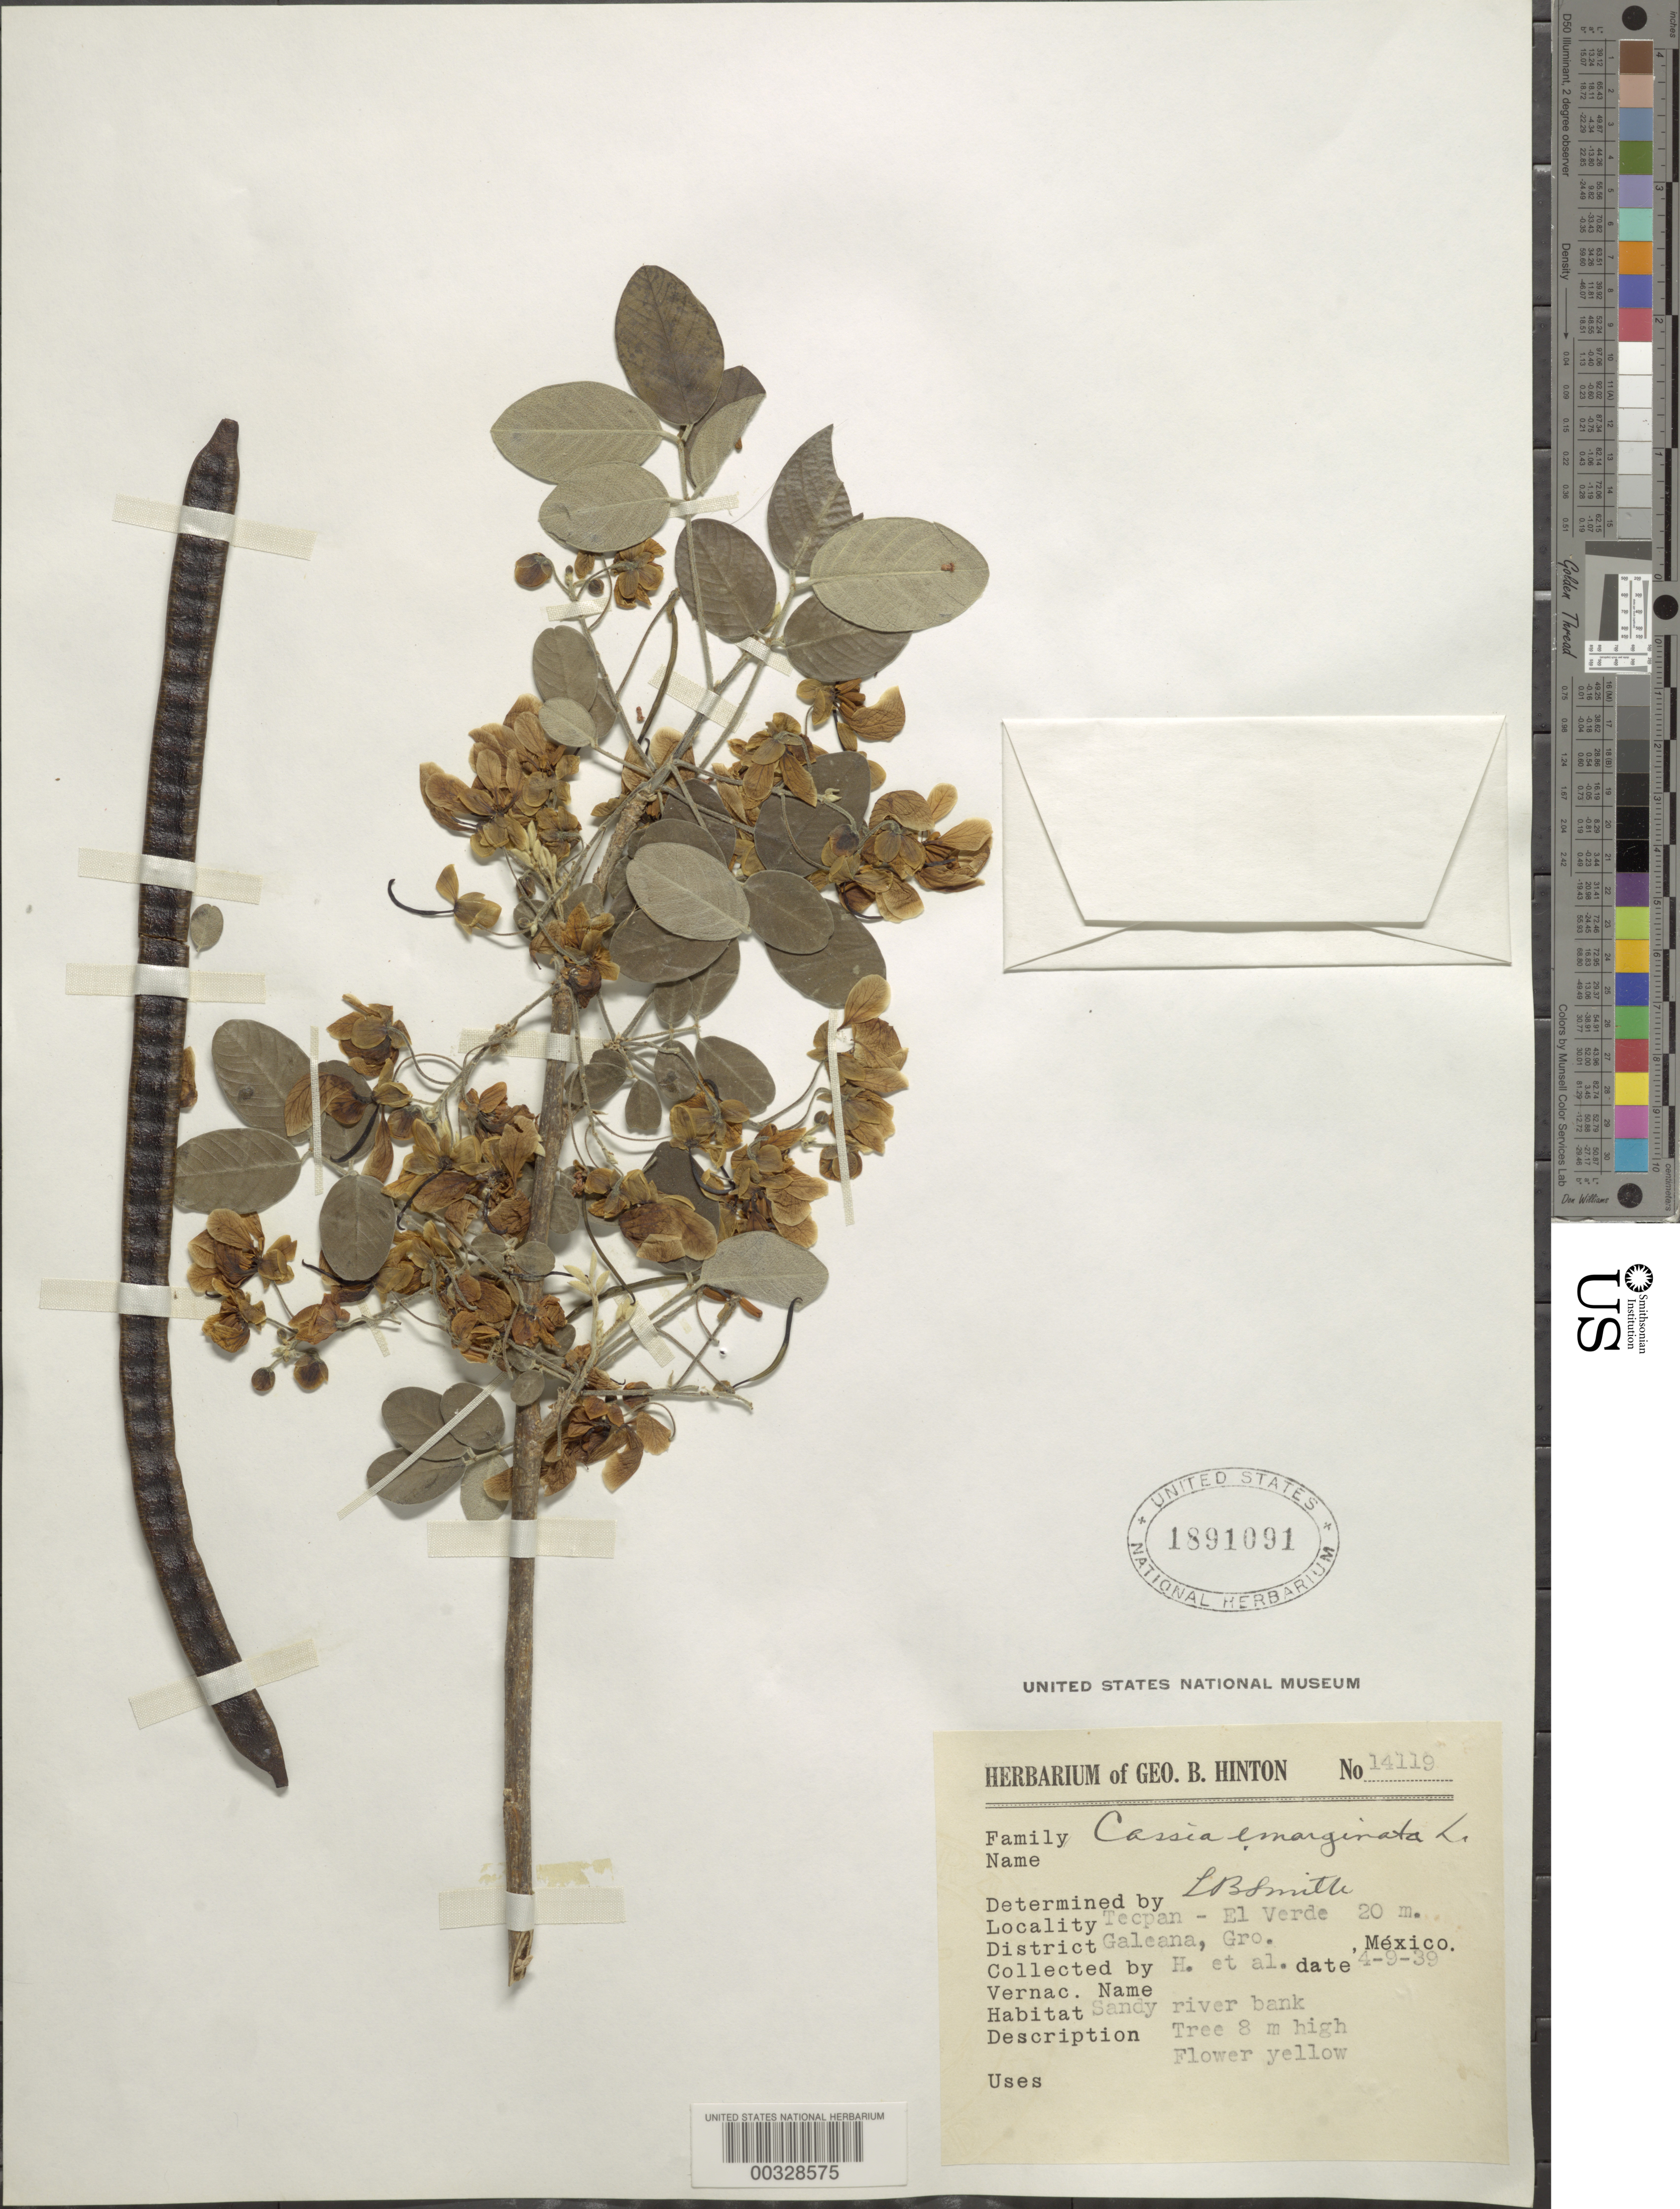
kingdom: Plantae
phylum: Tracheophyta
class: Magnoliopsida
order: Fabales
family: Fabaceae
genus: Senna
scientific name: Senna emarginata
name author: L.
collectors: G. B. Hinton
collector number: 14119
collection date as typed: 04 Sep 1939 or 09 Apr 1939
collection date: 1939-04-09 or 1939-09-04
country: Mexico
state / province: Guerrero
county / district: Tecpan De Galeana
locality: Galeana mun. (?), Tecpan - El Verde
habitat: Sandy river bank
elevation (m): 20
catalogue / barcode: US 1891091